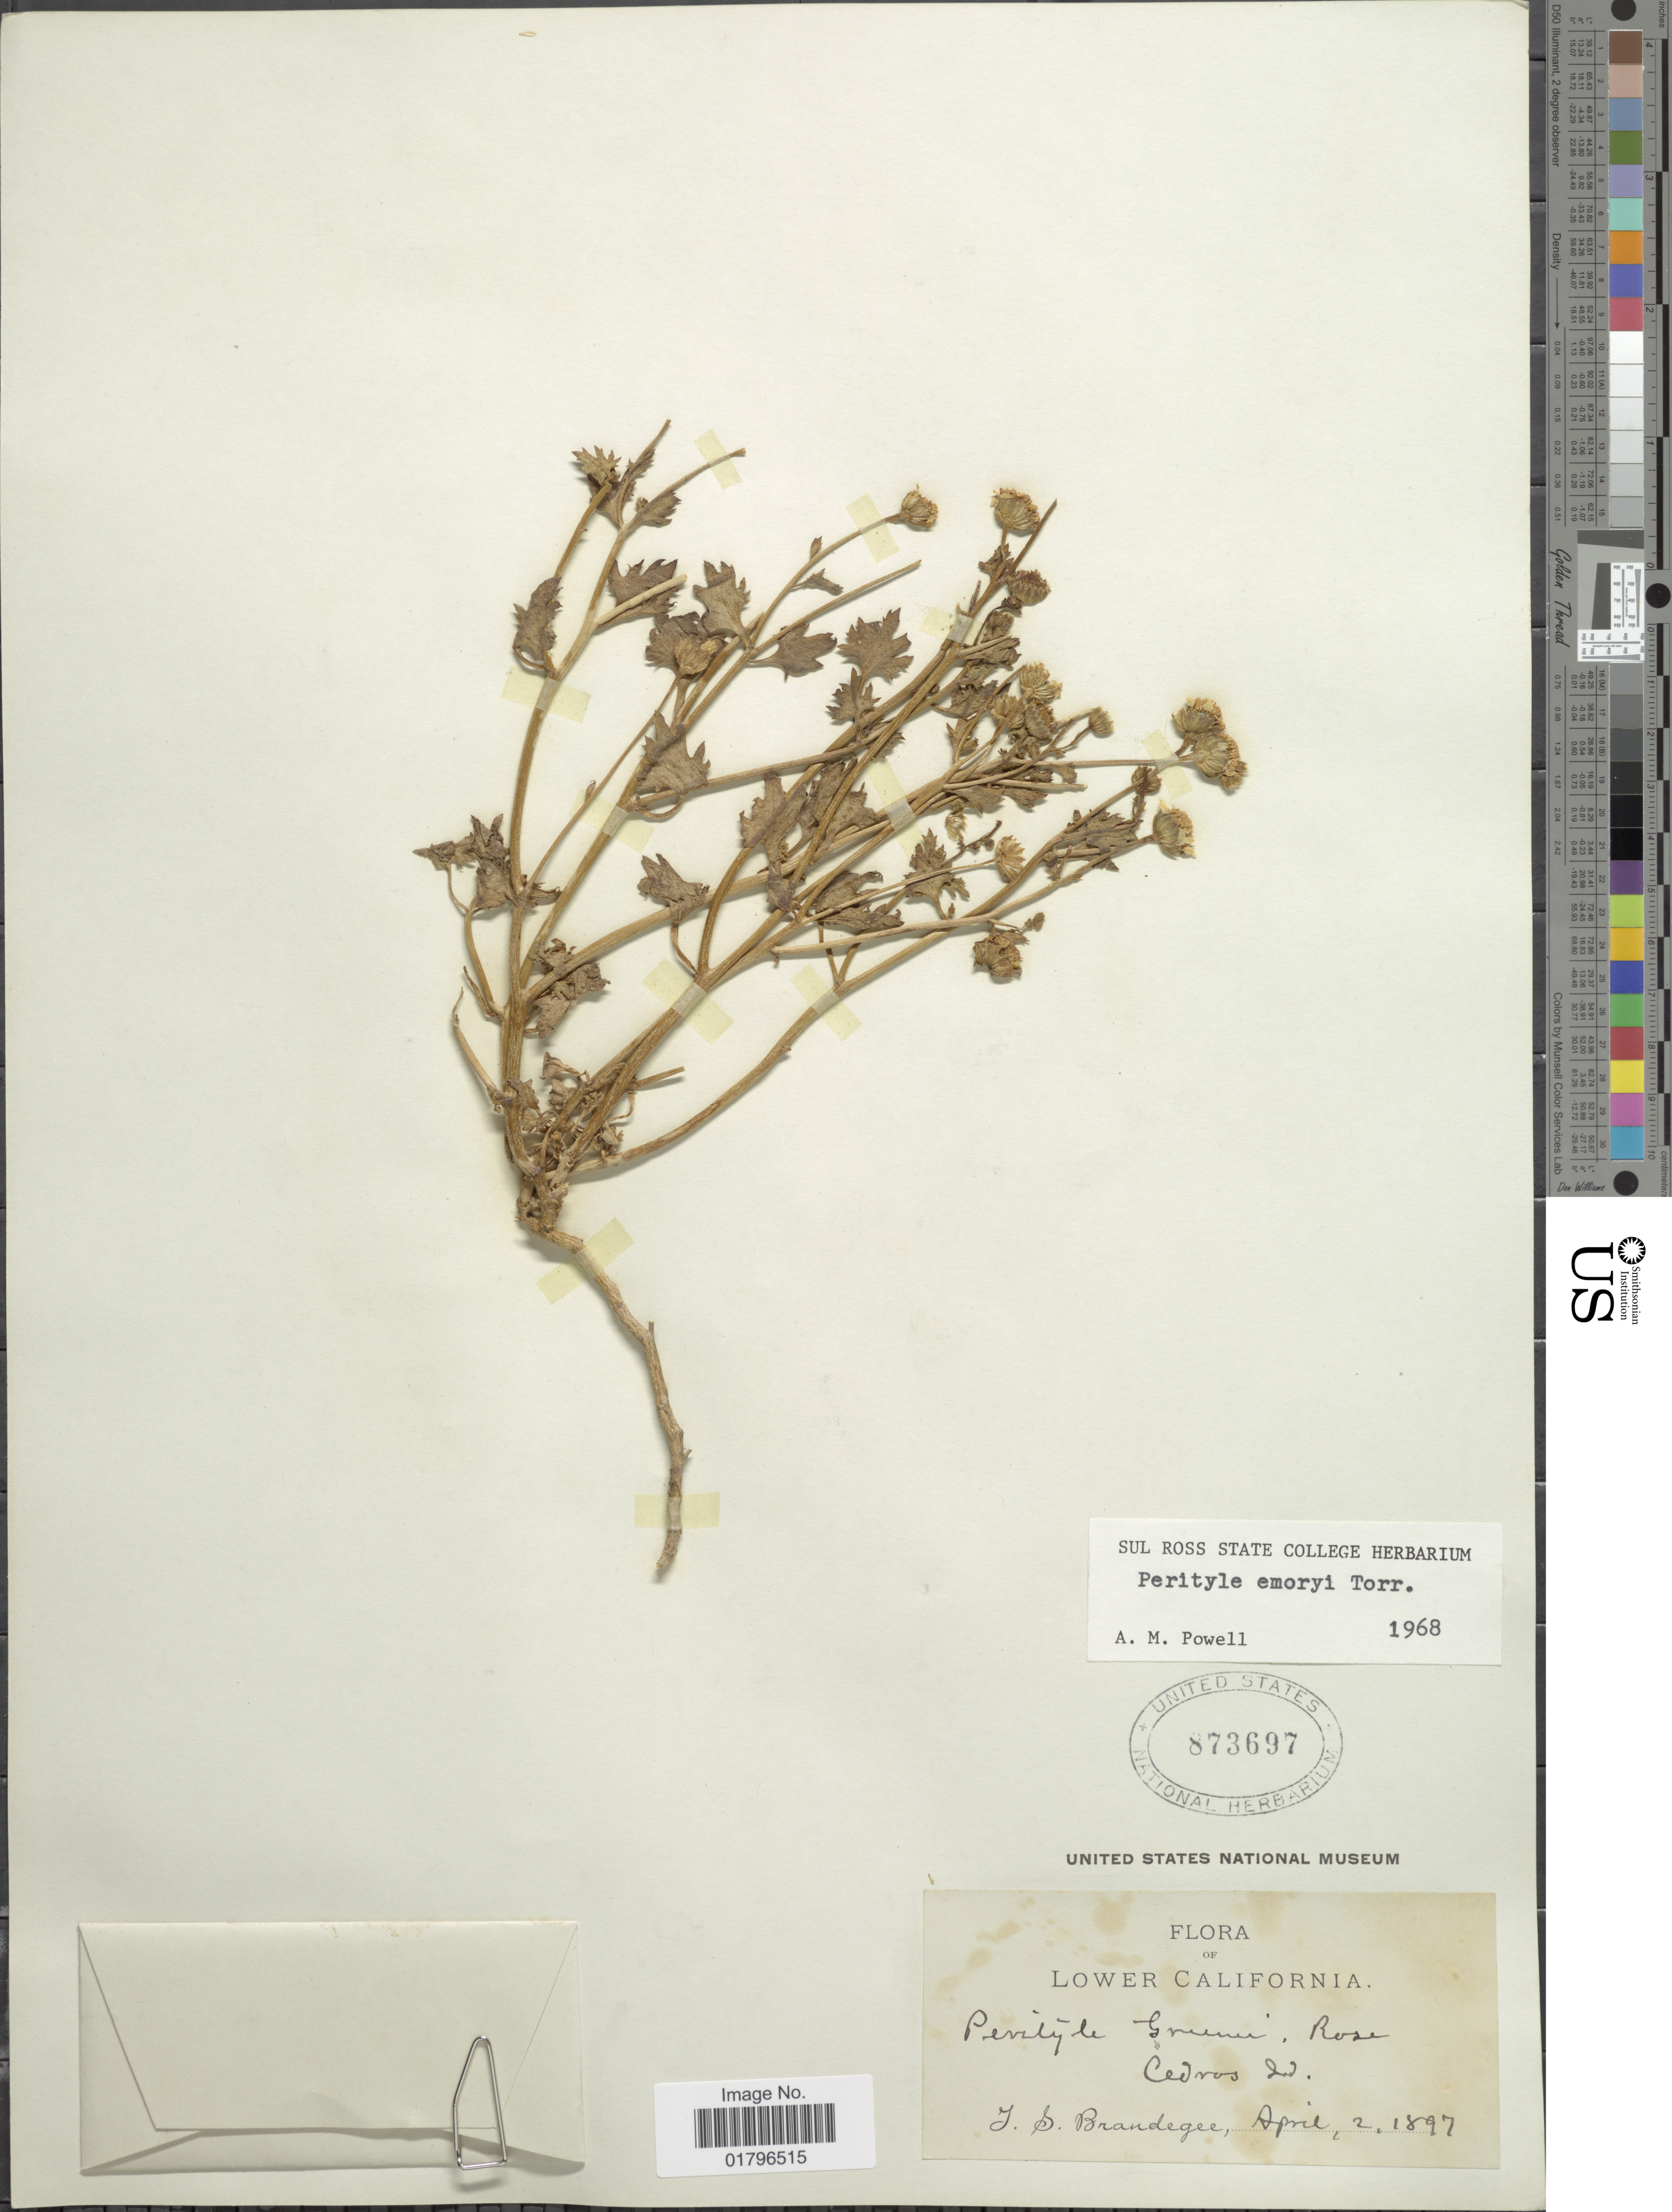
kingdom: Plantae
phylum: Tracheophyta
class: Magnoliopsida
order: Asterales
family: Asteraceae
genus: Perityle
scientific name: Perityle emoryi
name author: Torr.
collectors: T. S. Brandegee (herbarium)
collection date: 1897-04-02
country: Mexico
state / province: Baja California Sur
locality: Lower California. Cedros Isl.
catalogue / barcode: US 873697